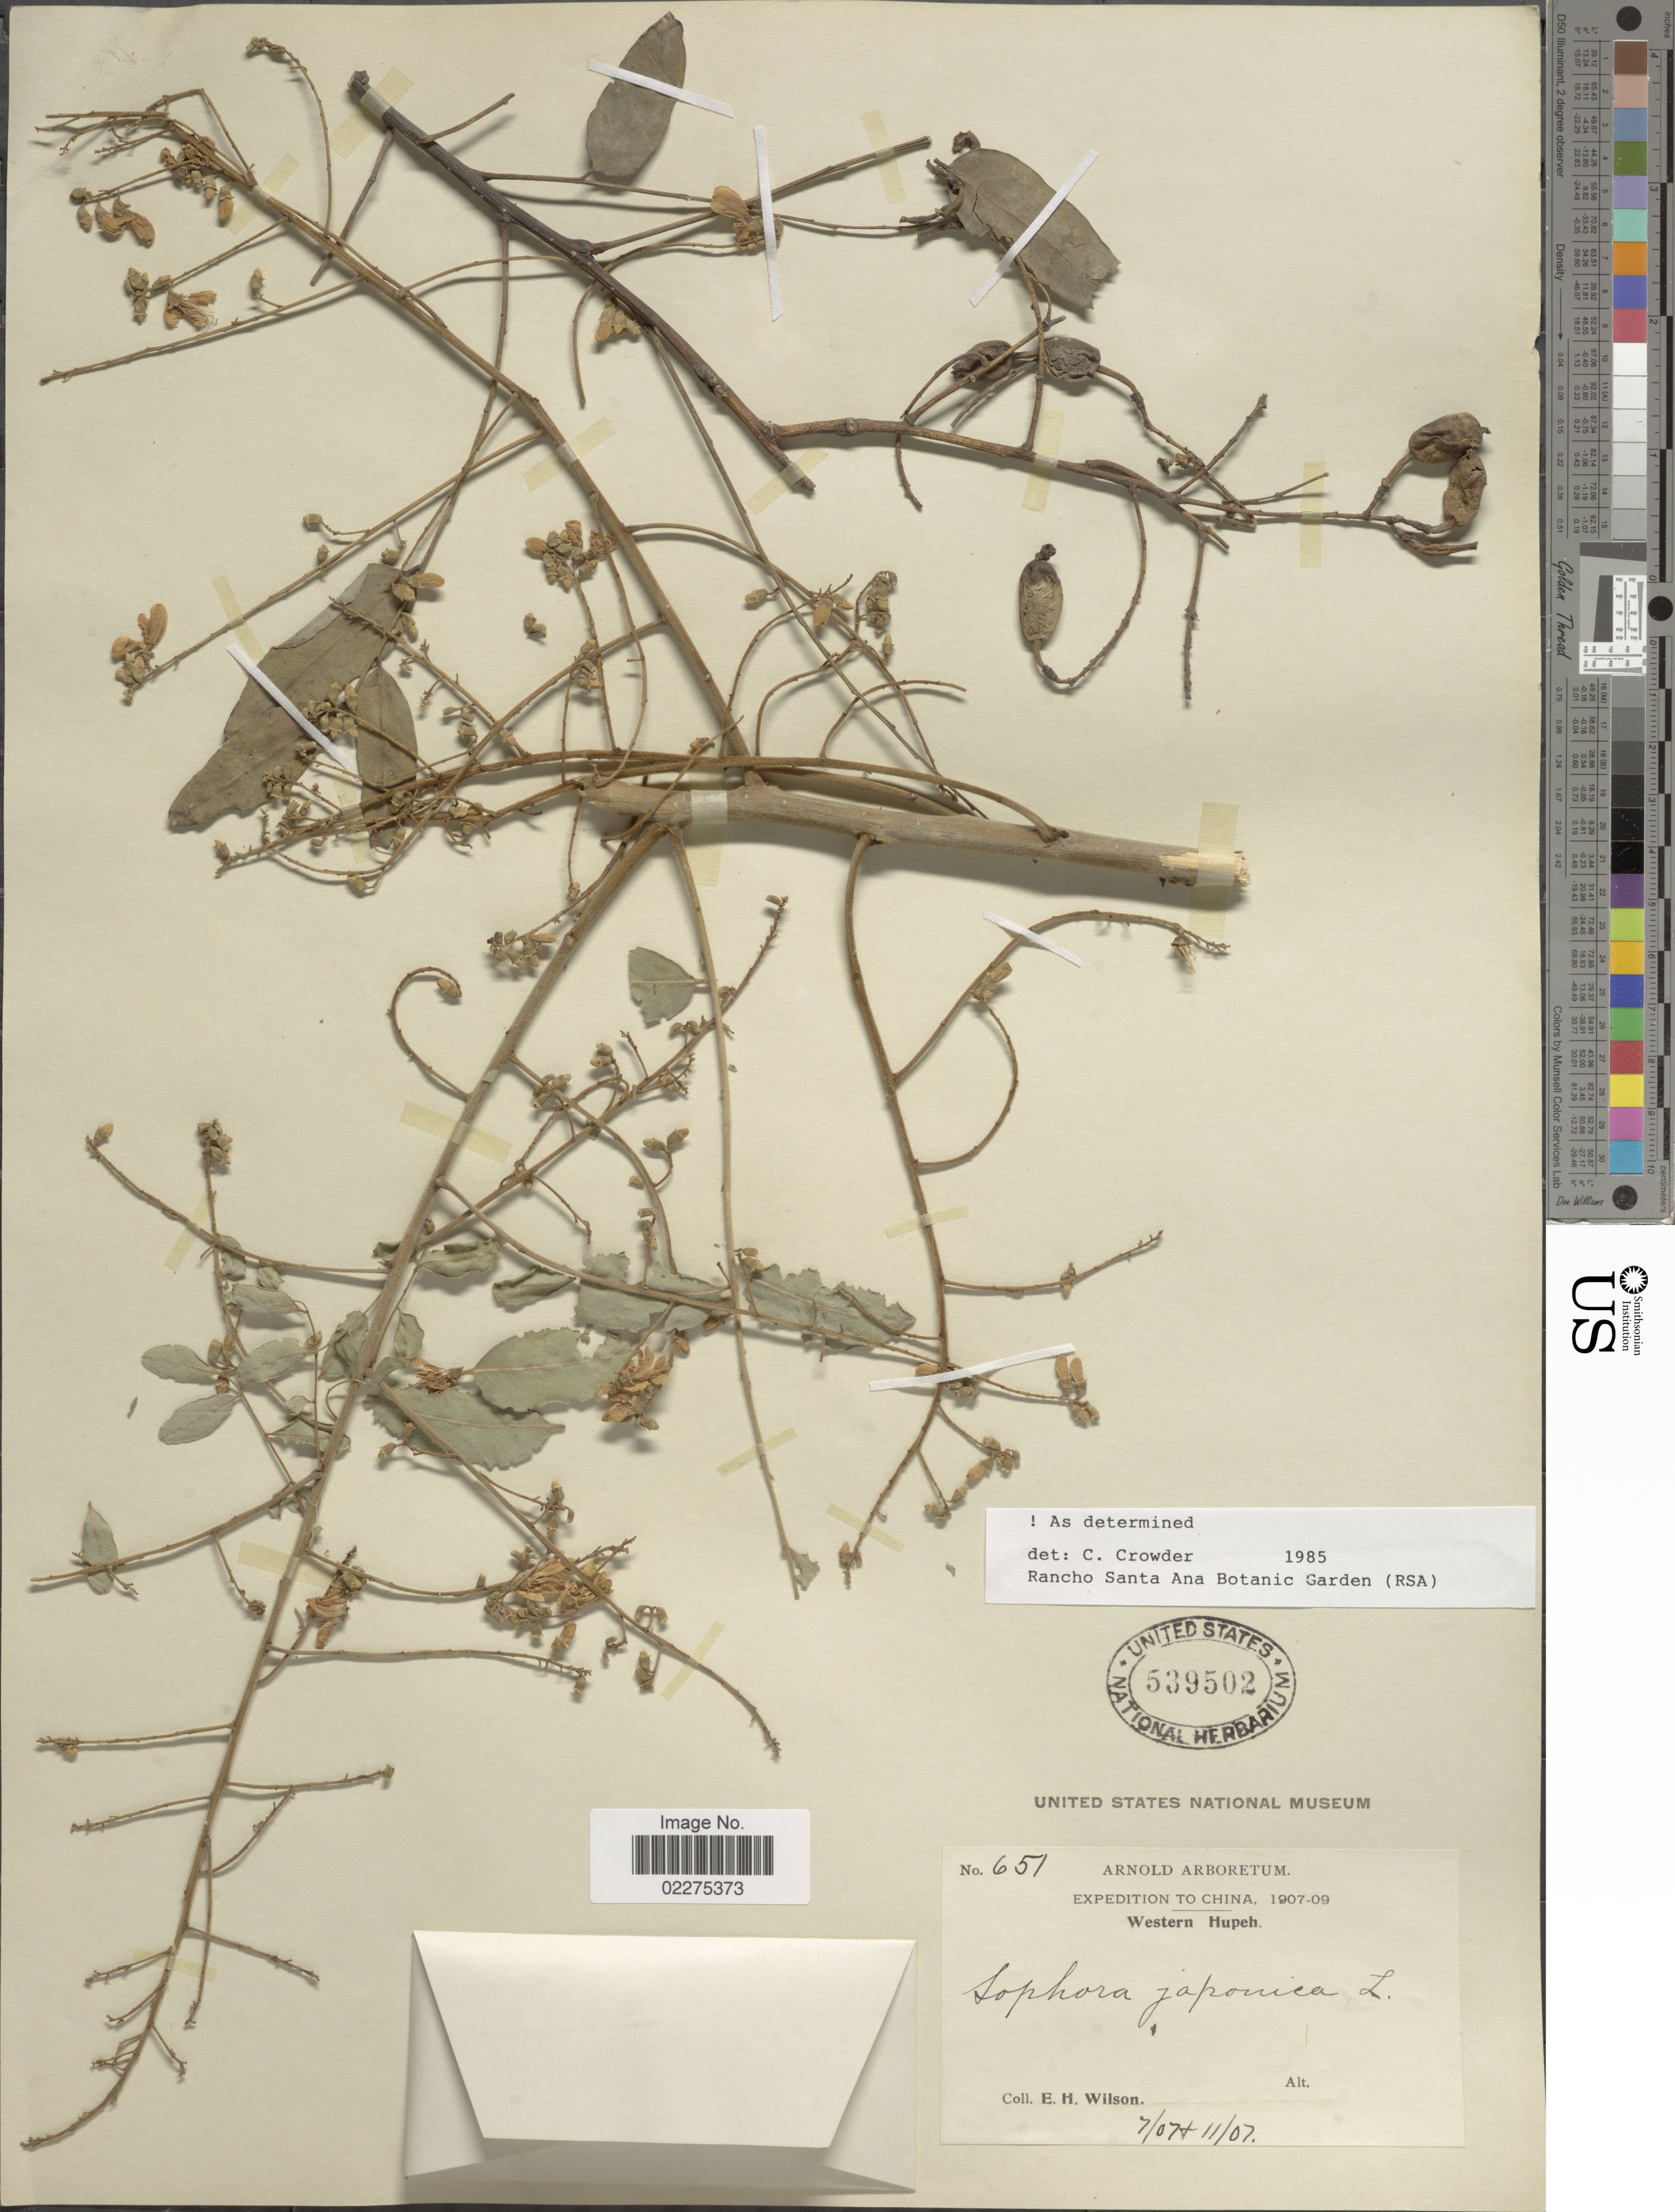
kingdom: Plantae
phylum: Tracheophyta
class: Magnoliopsida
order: Fabales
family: Fabaceae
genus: Sophora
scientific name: Sophora japonica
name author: L.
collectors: E. Wilson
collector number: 651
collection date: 1907-07/1907-11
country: China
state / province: Hubei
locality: Western Hupeh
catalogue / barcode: US 539502